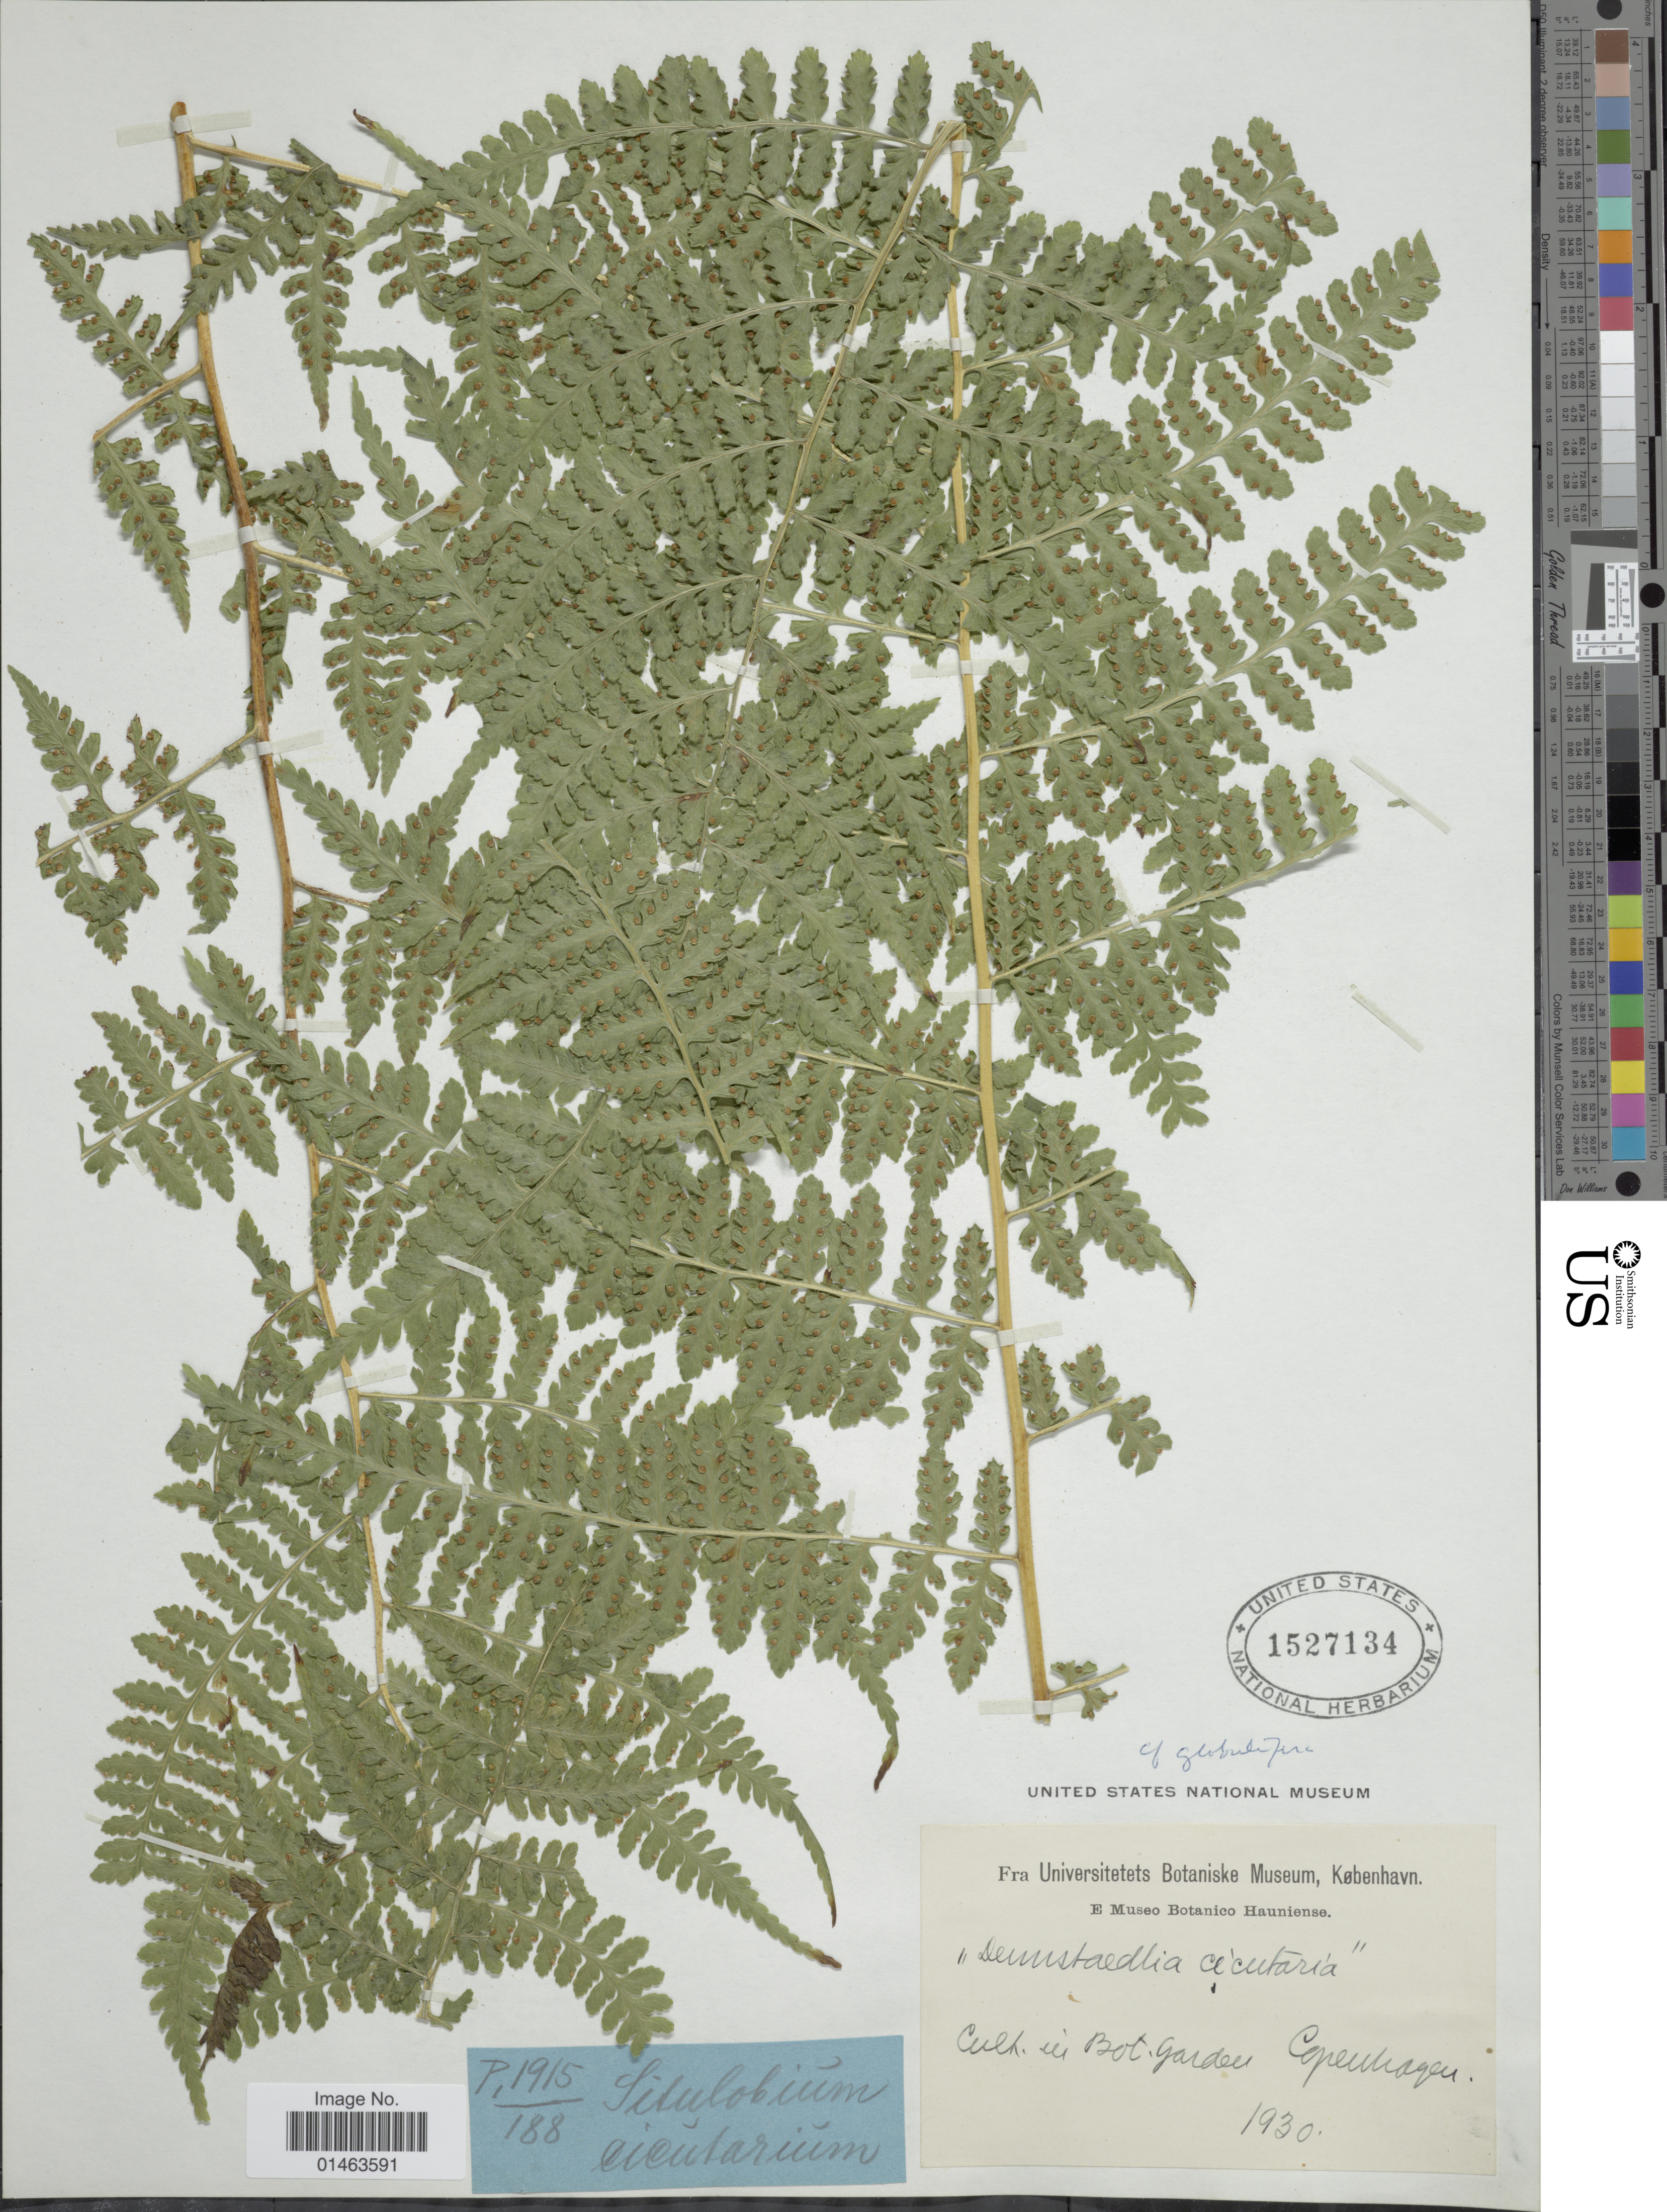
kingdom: Plantae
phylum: Tracheophyta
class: Polypodiopsida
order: Polypodiales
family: Dennstaedtiaceae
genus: Dennstaedtia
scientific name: Dennstaedtia globulifera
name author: (Poir.) Hieron.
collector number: P1915/188*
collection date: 1930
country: Denmark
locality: In Bot. Gardens, Copenhagen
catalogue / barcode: US 1527134